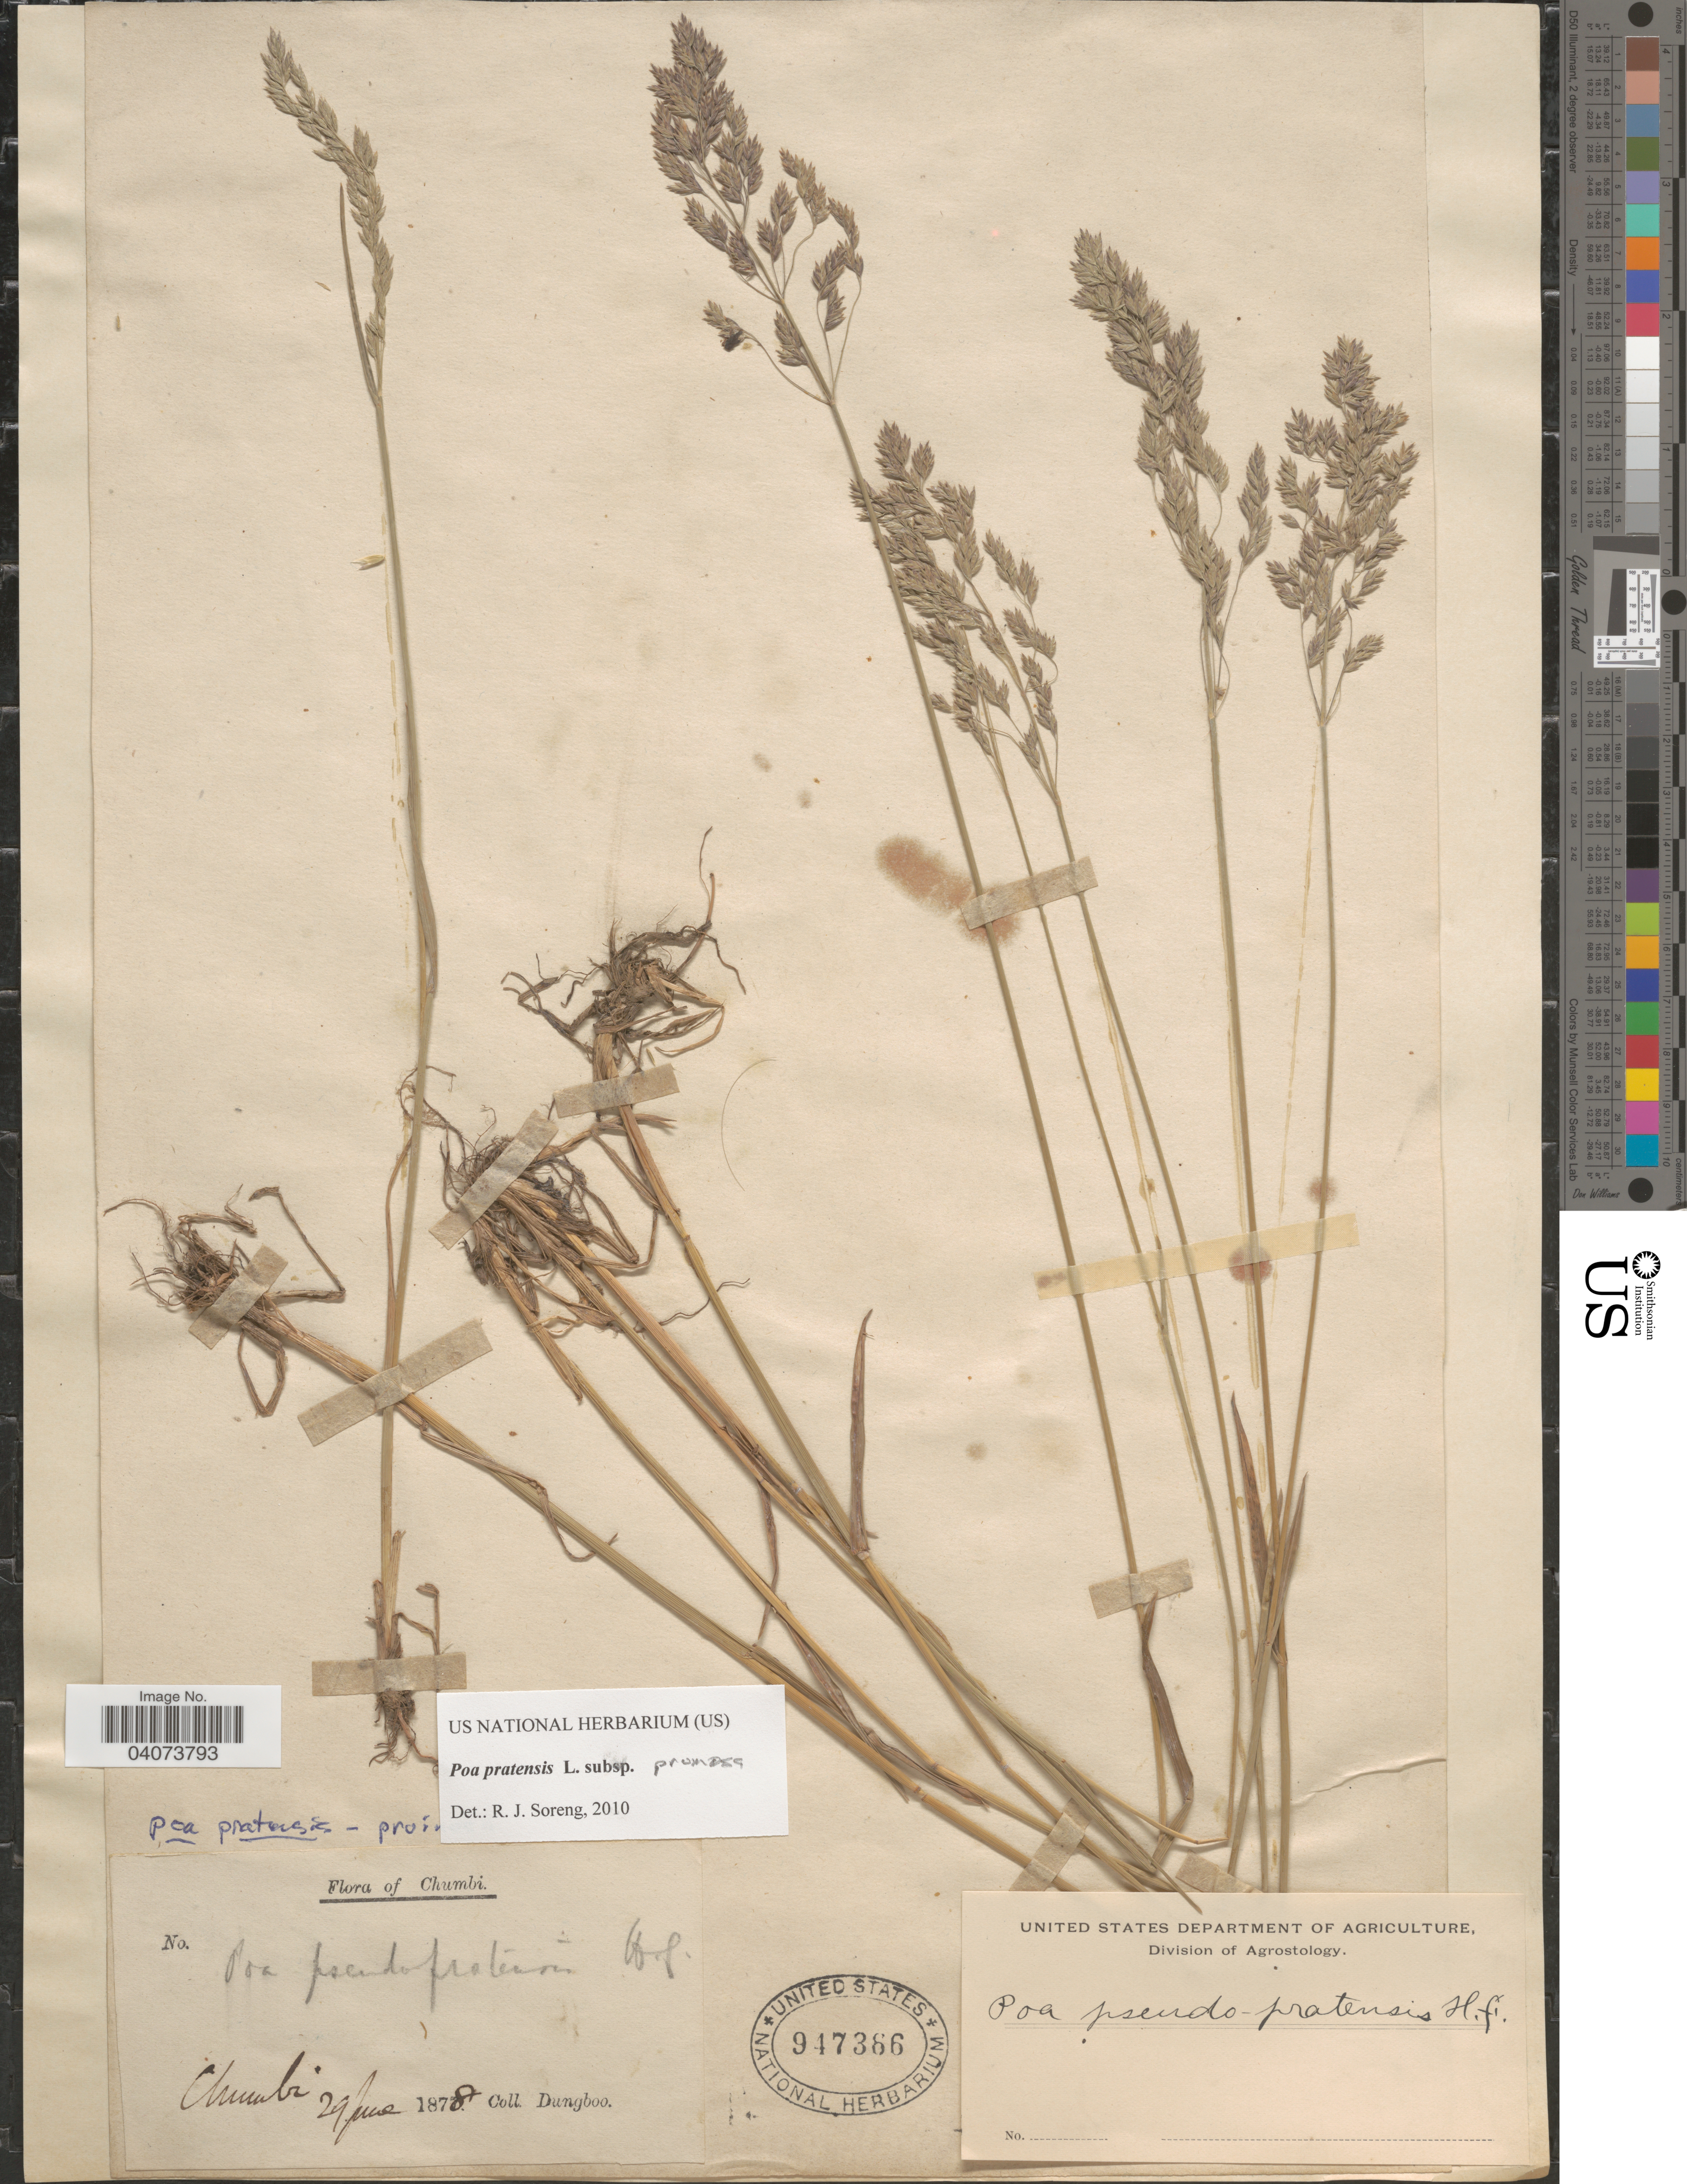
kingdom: Plantae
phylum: Tracheophyta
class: Liliopsida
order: Poales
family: Poaceae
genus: Poa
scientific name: Poa pratensis subsp. pruinosa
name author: (Korotky) Dickoré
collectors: Dungboo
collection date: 1878-06-29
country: China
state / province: Xizang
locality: Chumbi.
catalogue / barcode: US 947366